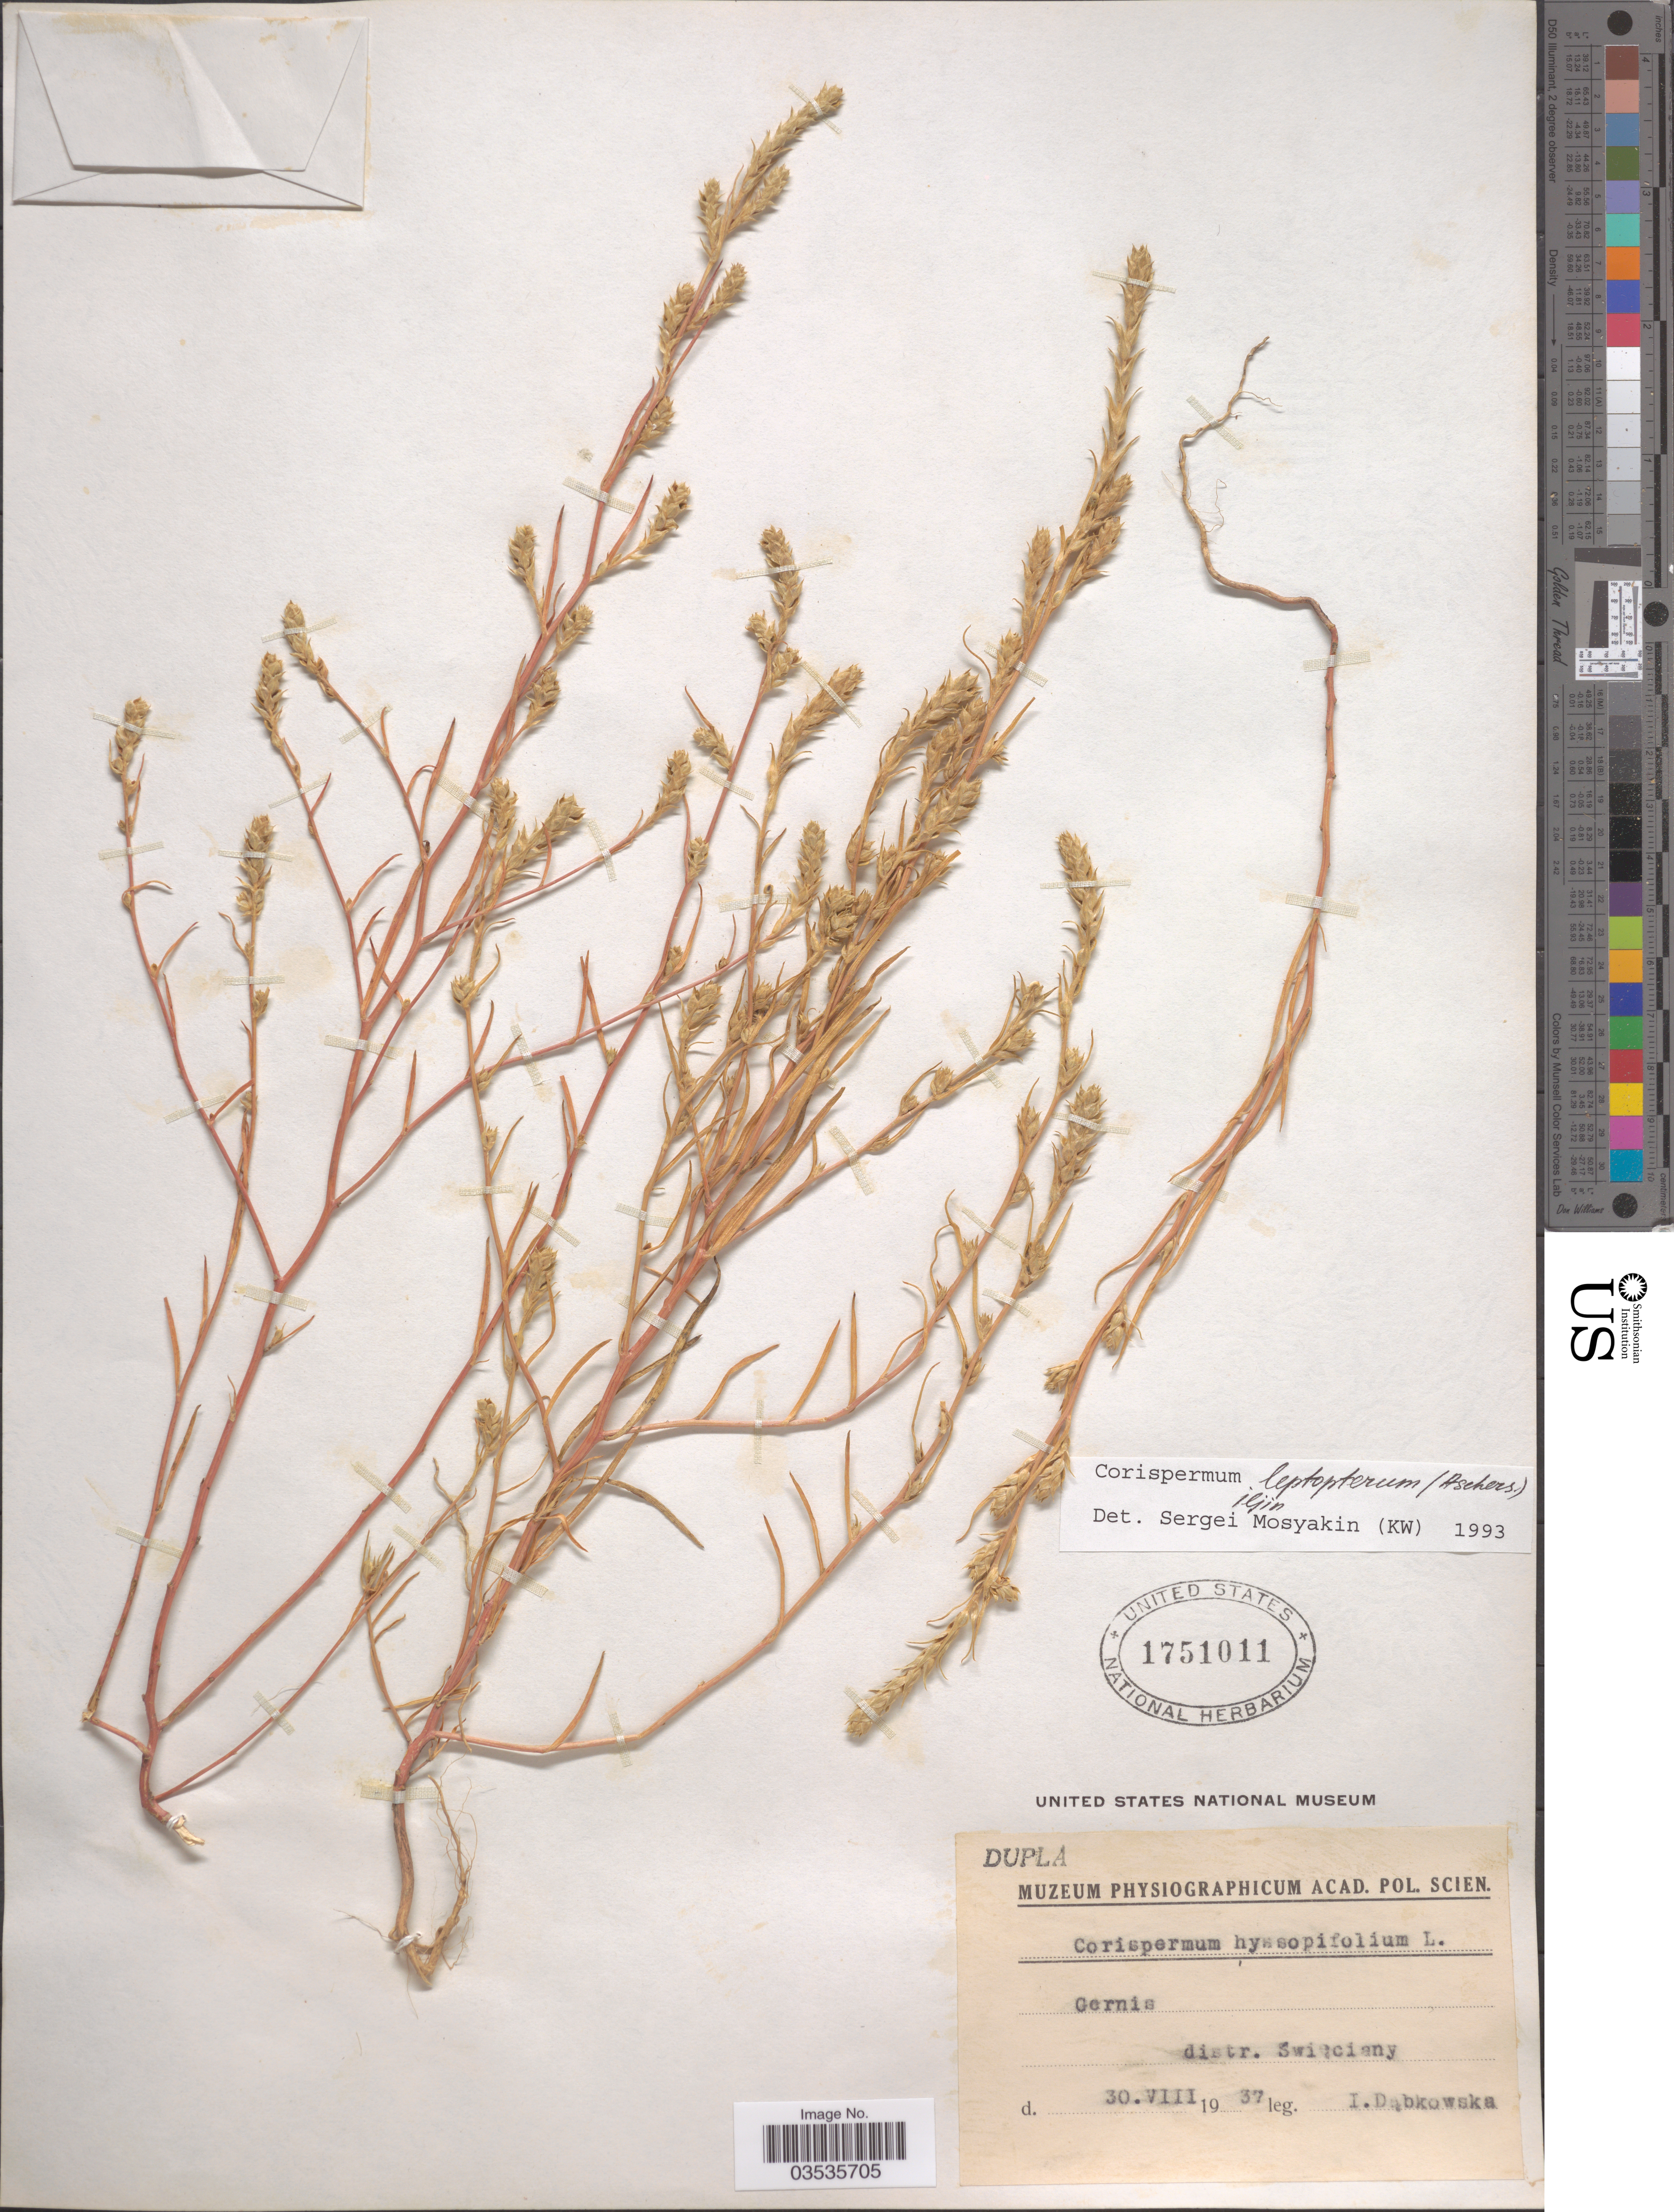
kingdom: Plantae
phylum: Tracheophyta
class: Magnoliopsida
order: Caryophyllales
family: Amaranthaceae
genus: Corispermum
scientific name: Corispermum leptopterum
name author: (Asch.) Iljin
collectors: I. Dabkowska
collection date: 1937-08-30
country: Lithuania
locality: Gernis, distr. Święciany.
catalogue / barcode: US 1751011